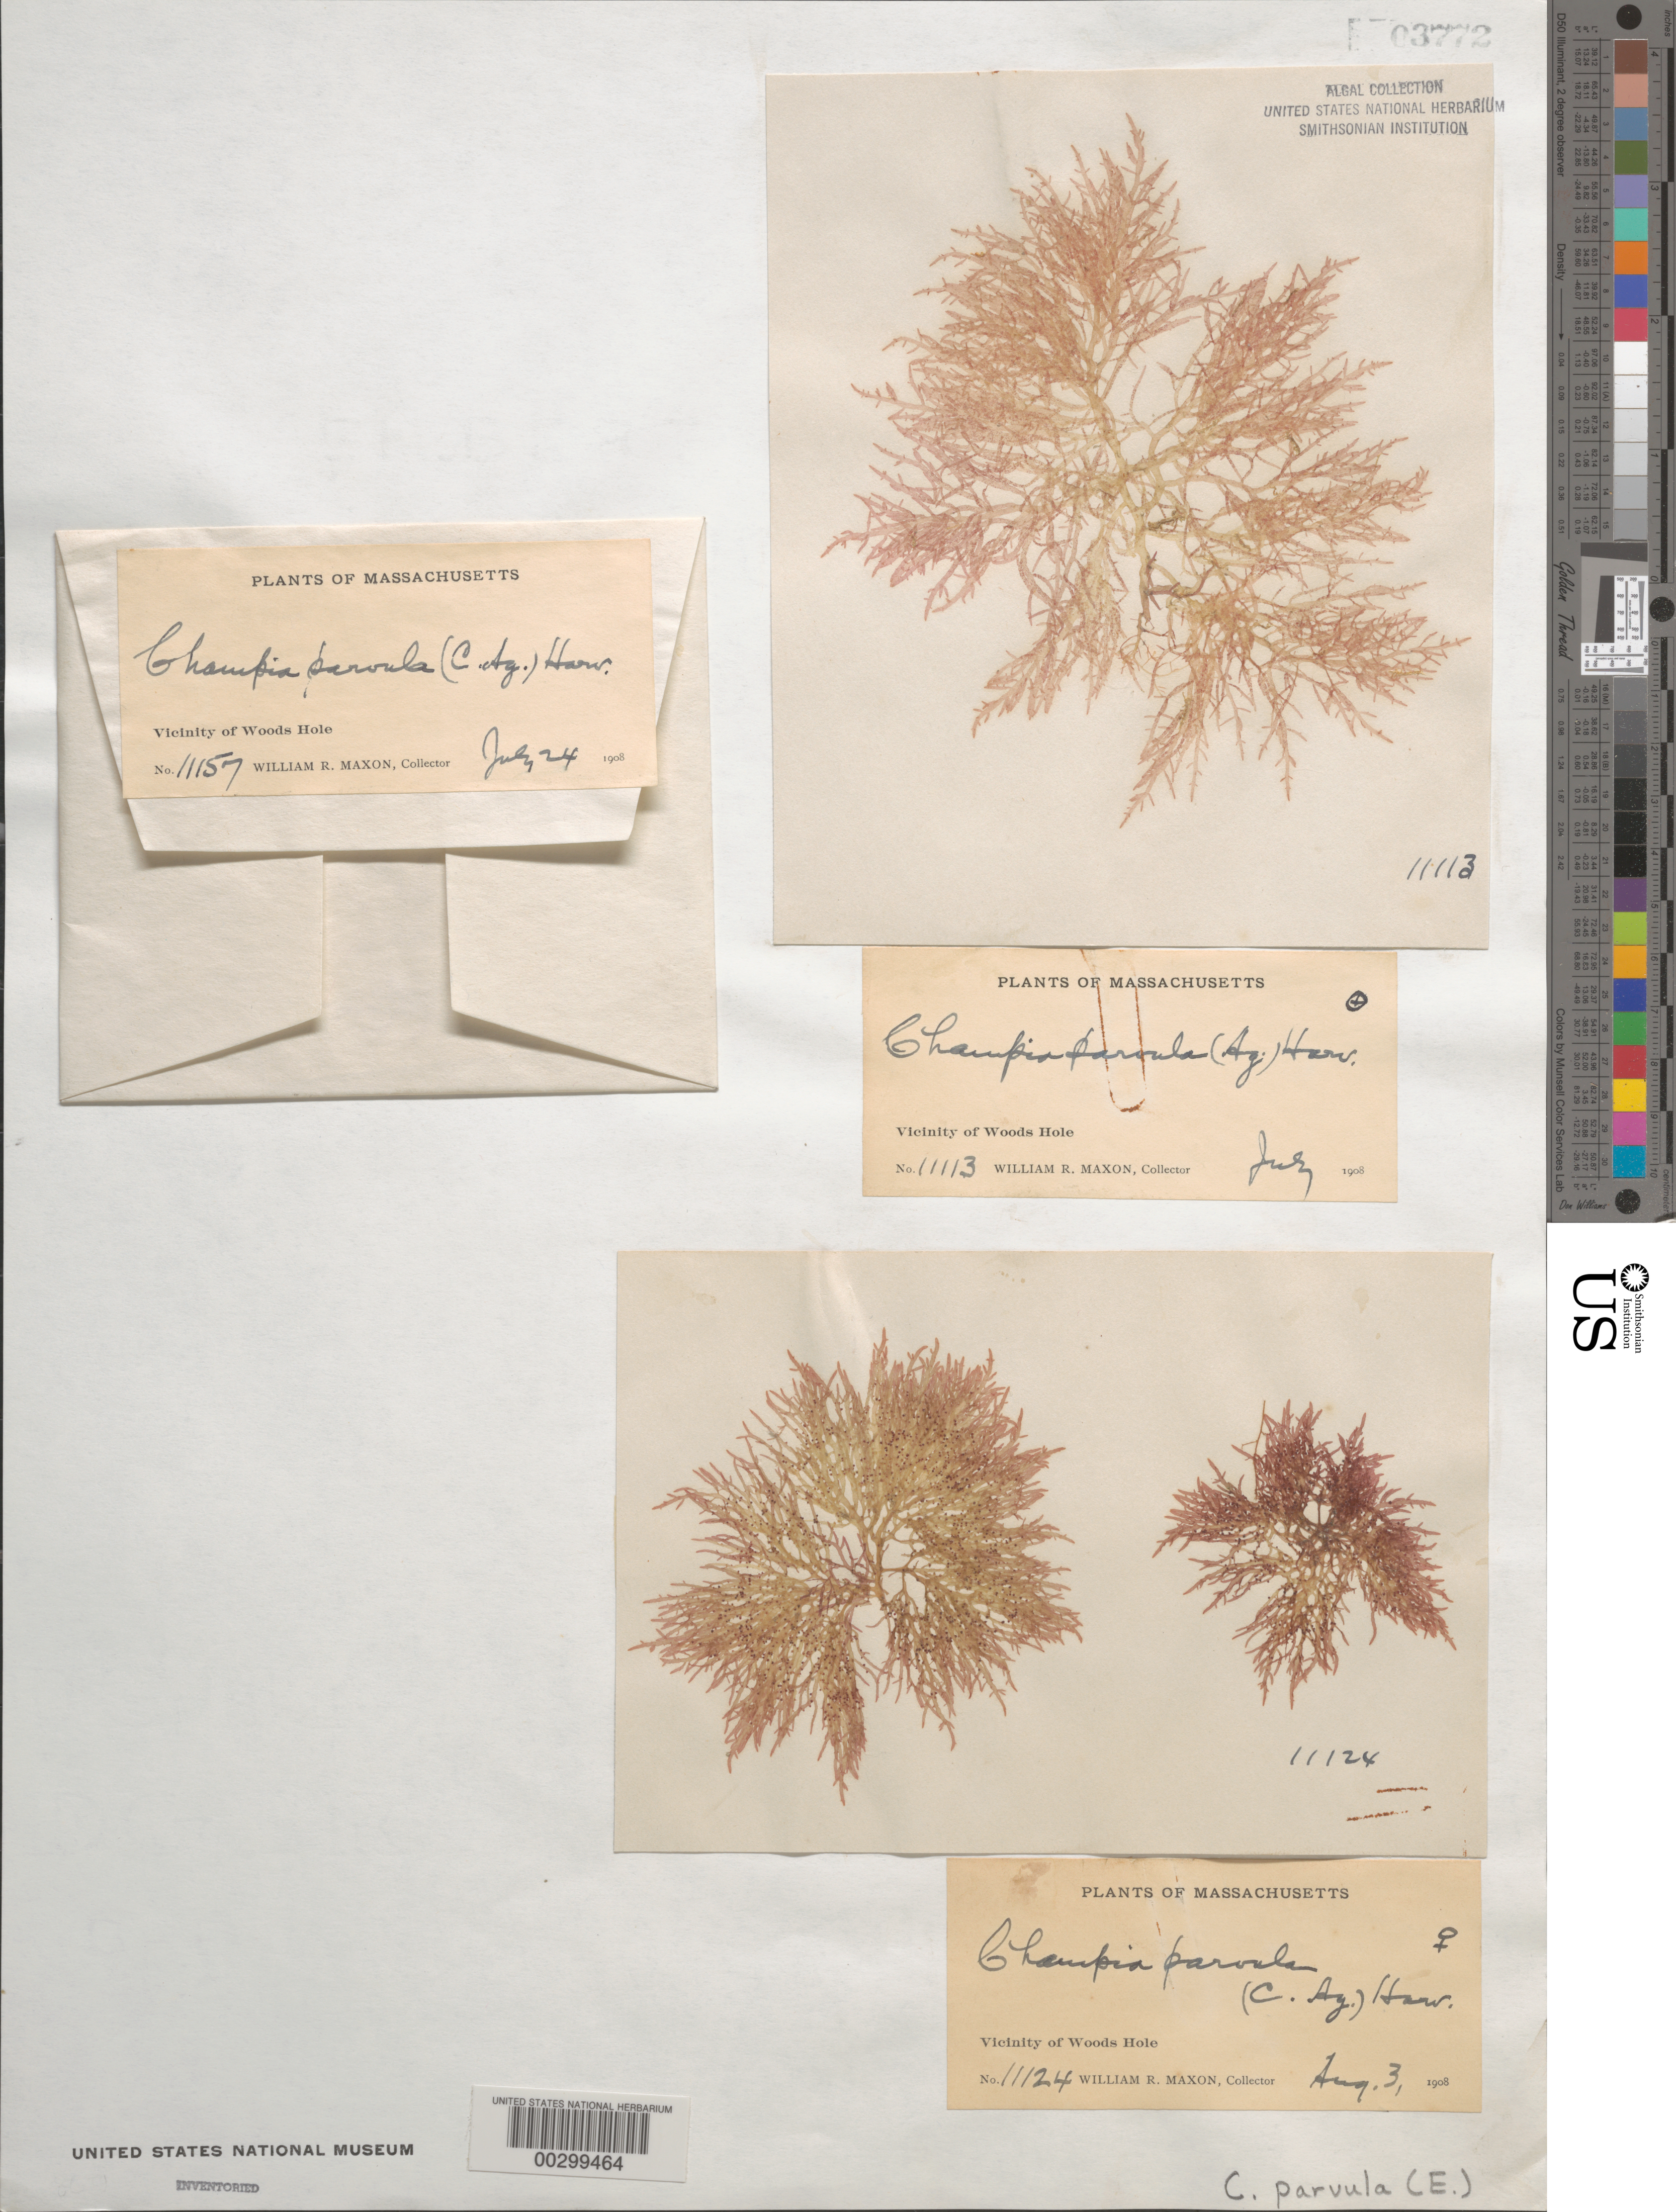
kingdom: Plantae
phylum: Rhodophyta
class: Florideophyceae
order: Rhodymeniales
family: Champiaceae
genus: Champia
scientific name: Champia parvula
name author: (C. Agardh) Harv.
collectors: W. R. Maxon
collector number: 11113 & 11124 & 11154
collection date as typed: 24 Jul 1908 AND -- Aug 1908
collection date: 1908-07-24,1908-08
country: United States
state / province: Massachusetts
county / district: Barnstable County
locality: Woods Hole area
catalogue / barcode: US 3772